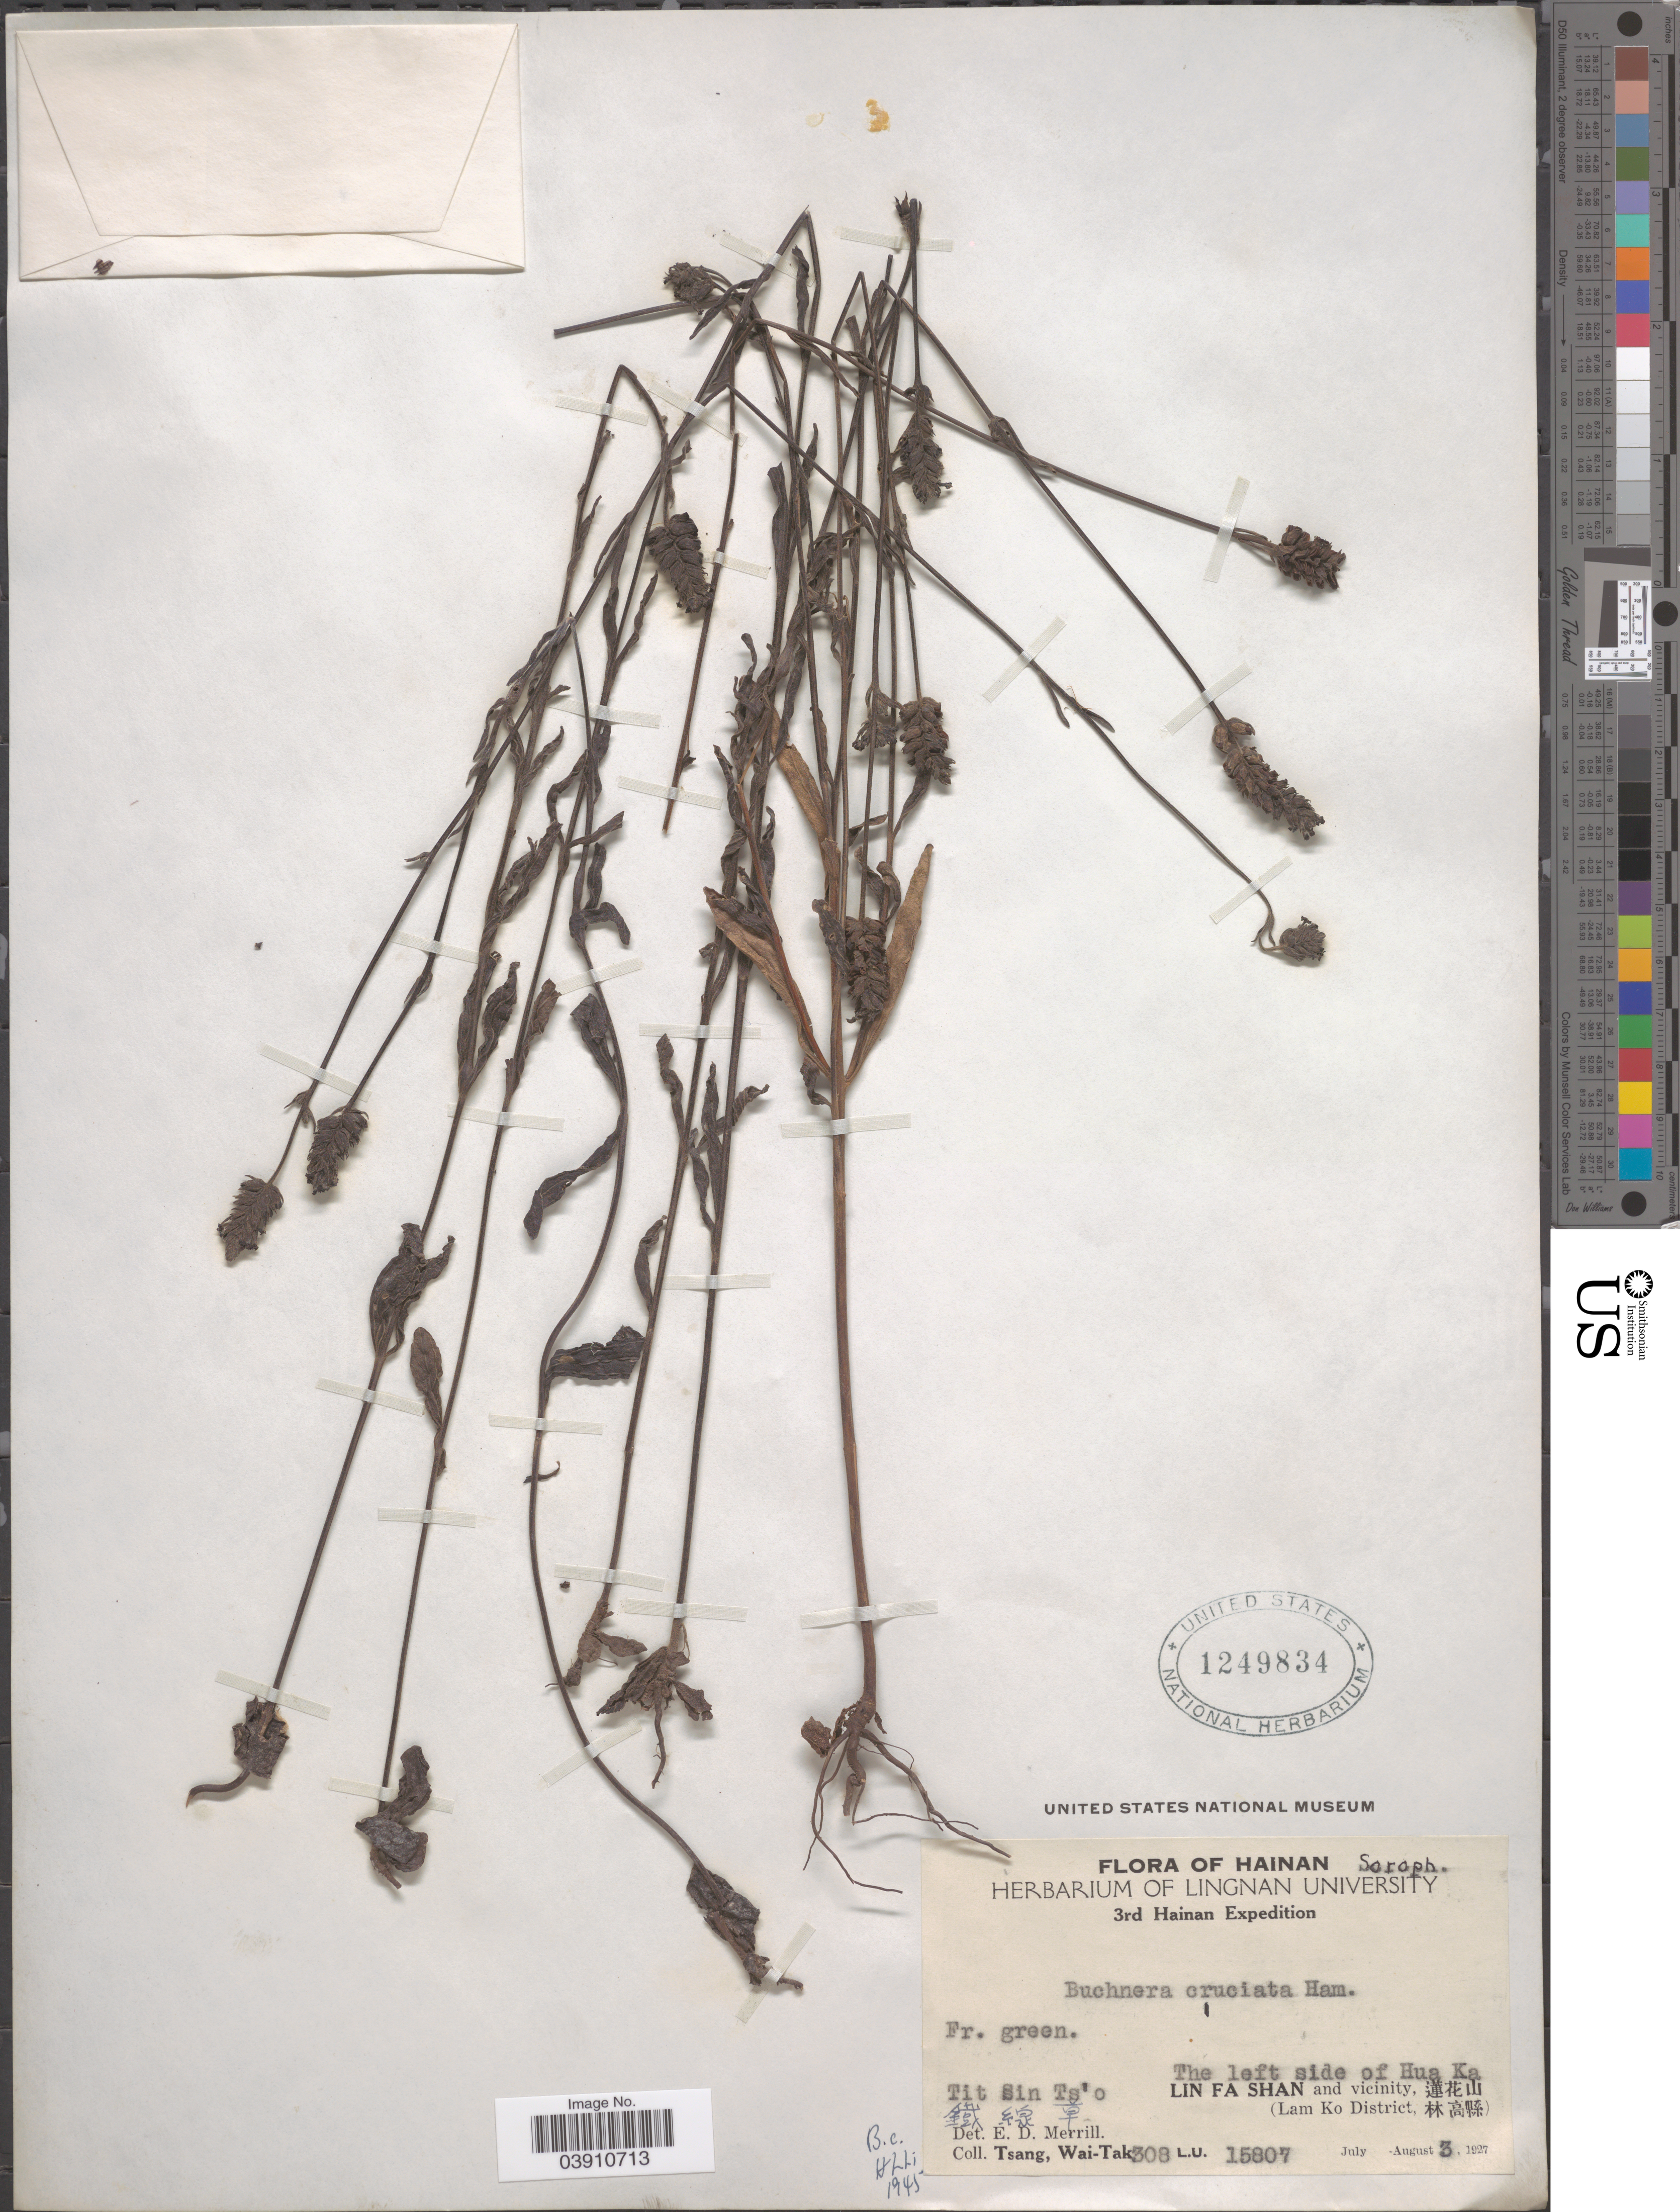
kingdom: Plantae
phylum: Tracheophyta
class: Magnoliopsida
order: Lamiales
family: Orobanchaceae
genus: Buchnera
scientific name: Buchnera cruciata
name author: Ham.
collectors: W. T. Tsang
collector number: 308 L.U. 15807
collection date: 1927-08-03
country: China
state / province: Hainan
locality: Tit Sin Ts'o. X. The left side of Hua Ka. Lin Fa Shan and vicinity, X. (Lam Ko District, X).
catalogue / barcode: US 1249834